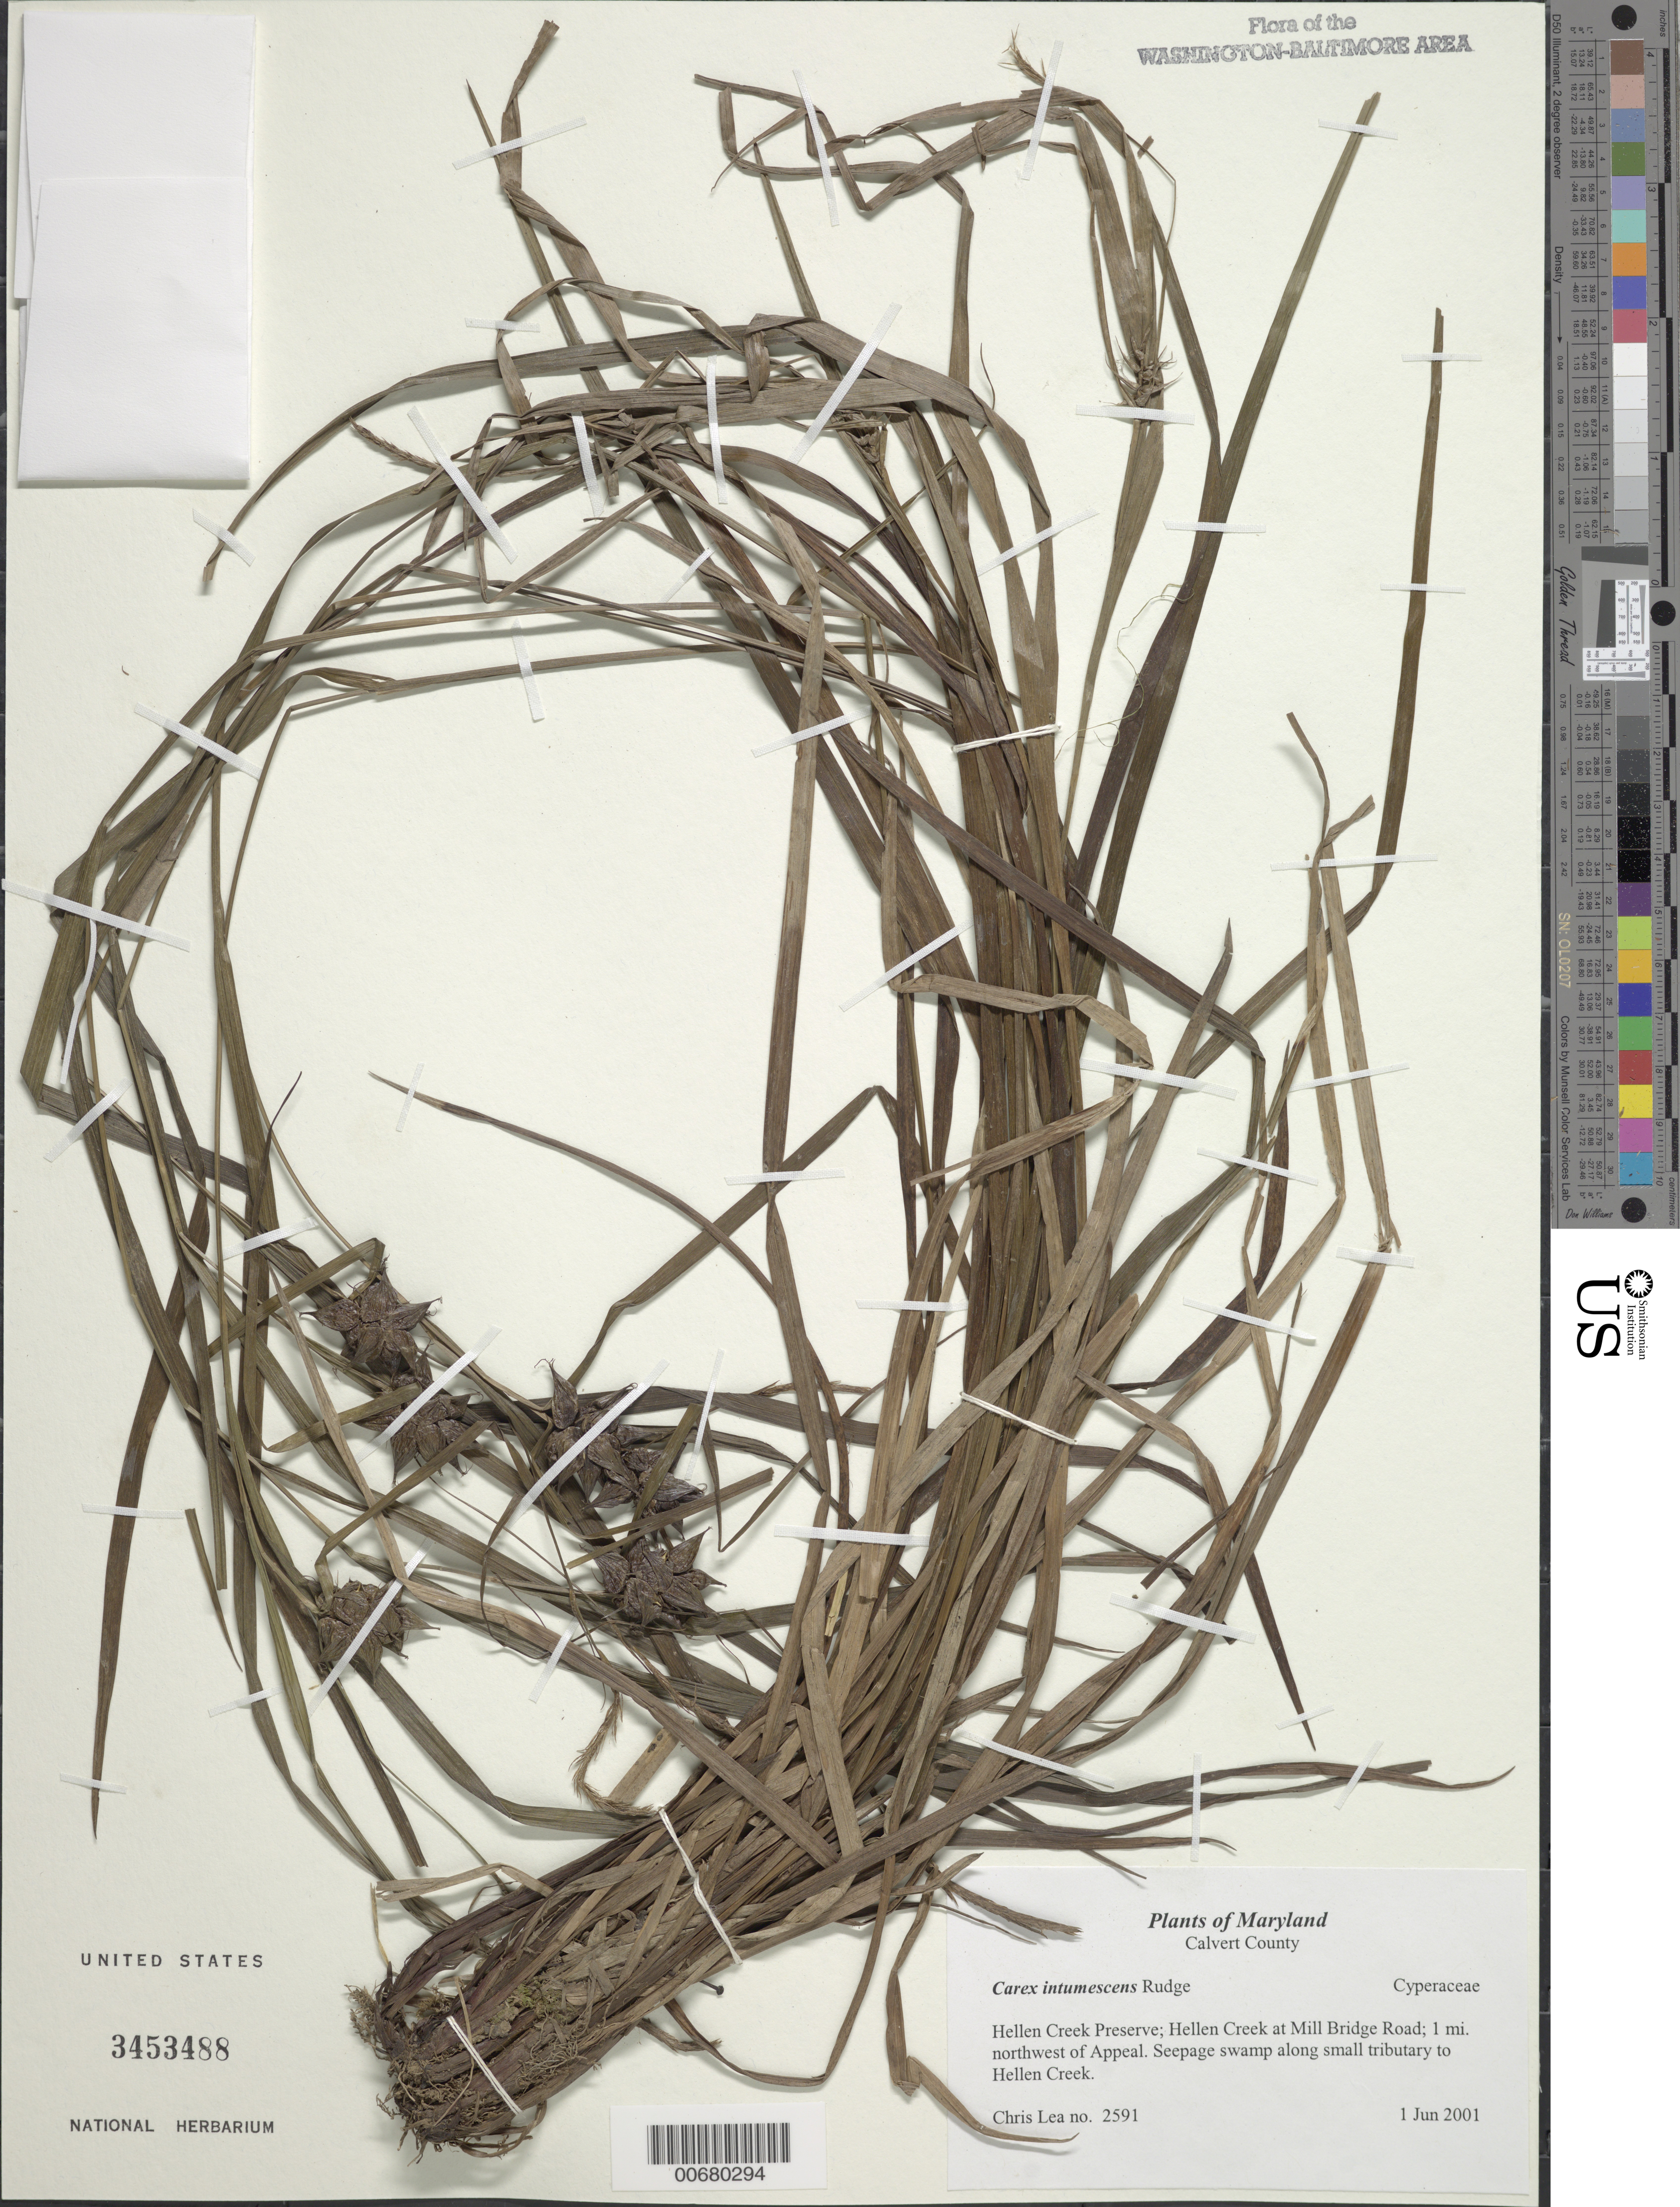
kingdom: Plantae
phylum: Tracheophyta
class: Liliopsida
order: Poales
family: Cyperaceae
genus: Carex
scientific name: Carex intumescens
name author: Rudge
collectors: C. Lea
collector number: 2591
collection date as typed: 1 Jun 2001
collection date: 2001-06-01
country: United States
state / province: Maryland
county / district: Calvert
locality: Hellen Creek Preserve; Hellen Creek at Mill Bridge Road; 1 mi. northwest of Appeal.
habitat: Seepage swamp along small tributary.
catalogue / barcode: US 3453488